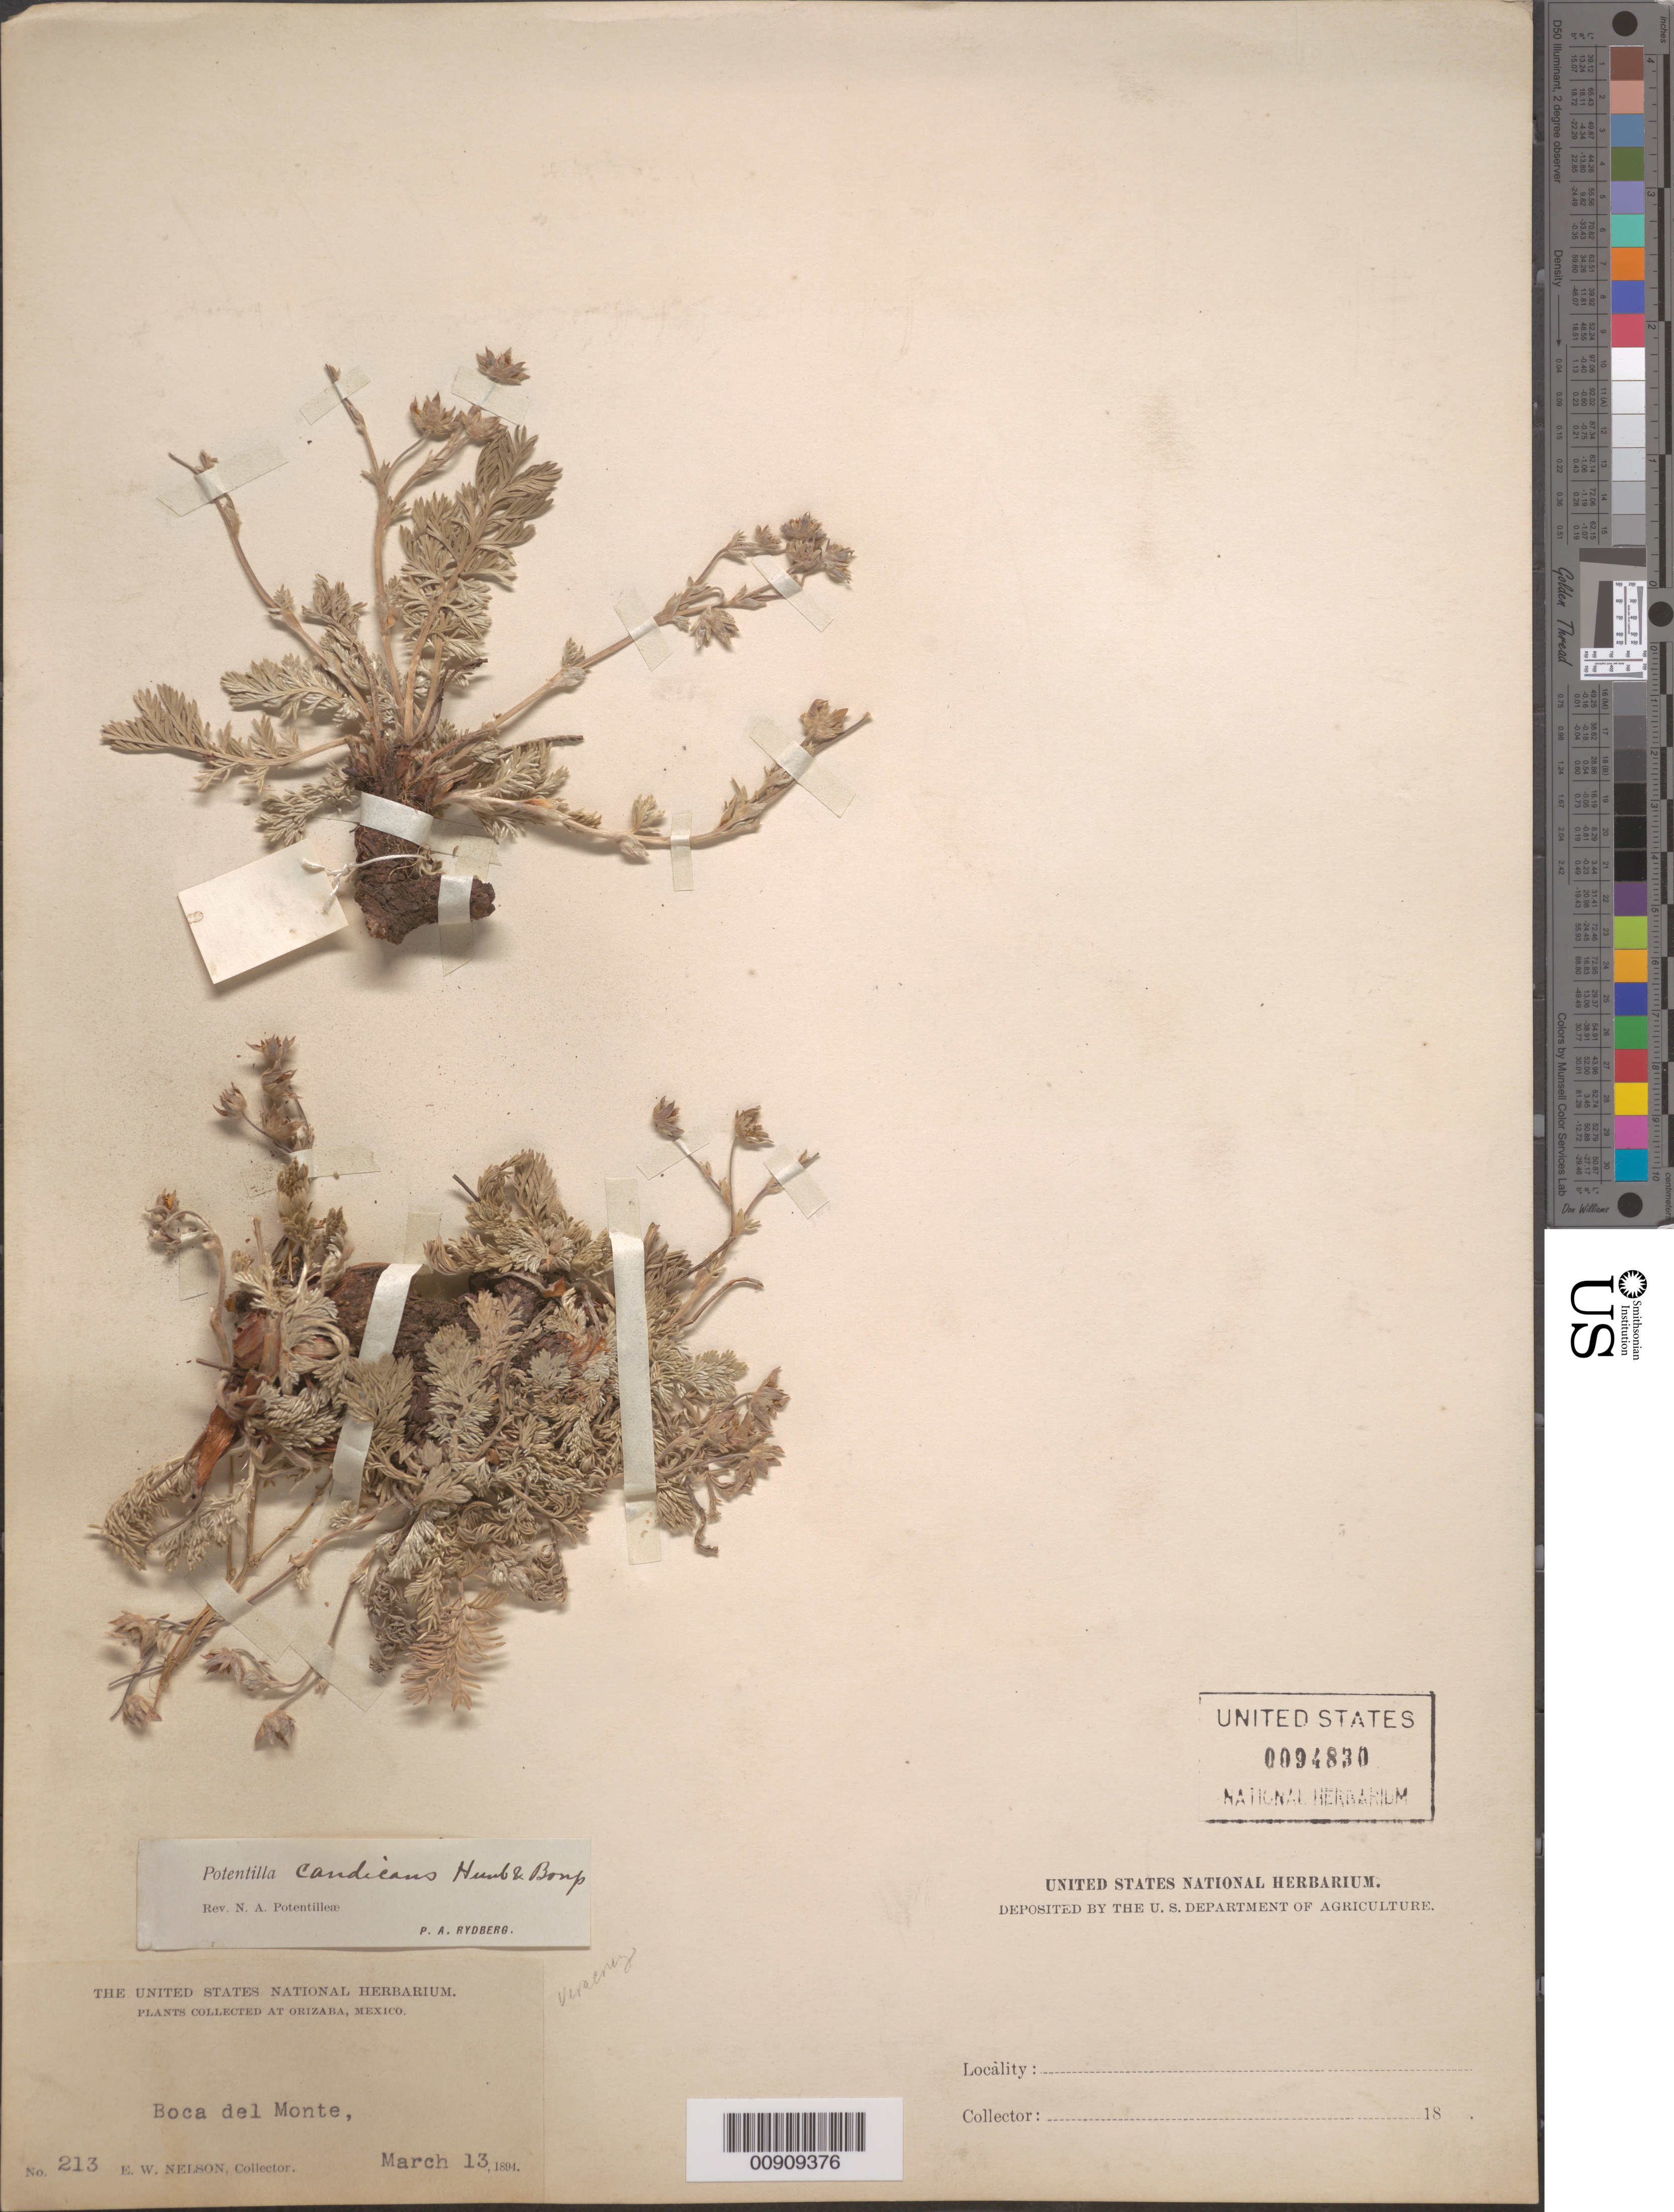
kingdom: Plantae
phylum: Tracheophyta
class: Magnoliopsida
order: Rosales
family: Rosaceae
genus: Potentilla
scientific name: Potentilla candicans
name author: Humb. & Bonpl. ex Nestl.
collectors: E. W. Nelson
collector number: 213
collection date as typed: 13 Mar 1894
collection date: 1894-03-13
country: Mexico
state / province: Veracruz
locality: Boca del Monte, Orizaba.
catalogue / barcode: US 94830